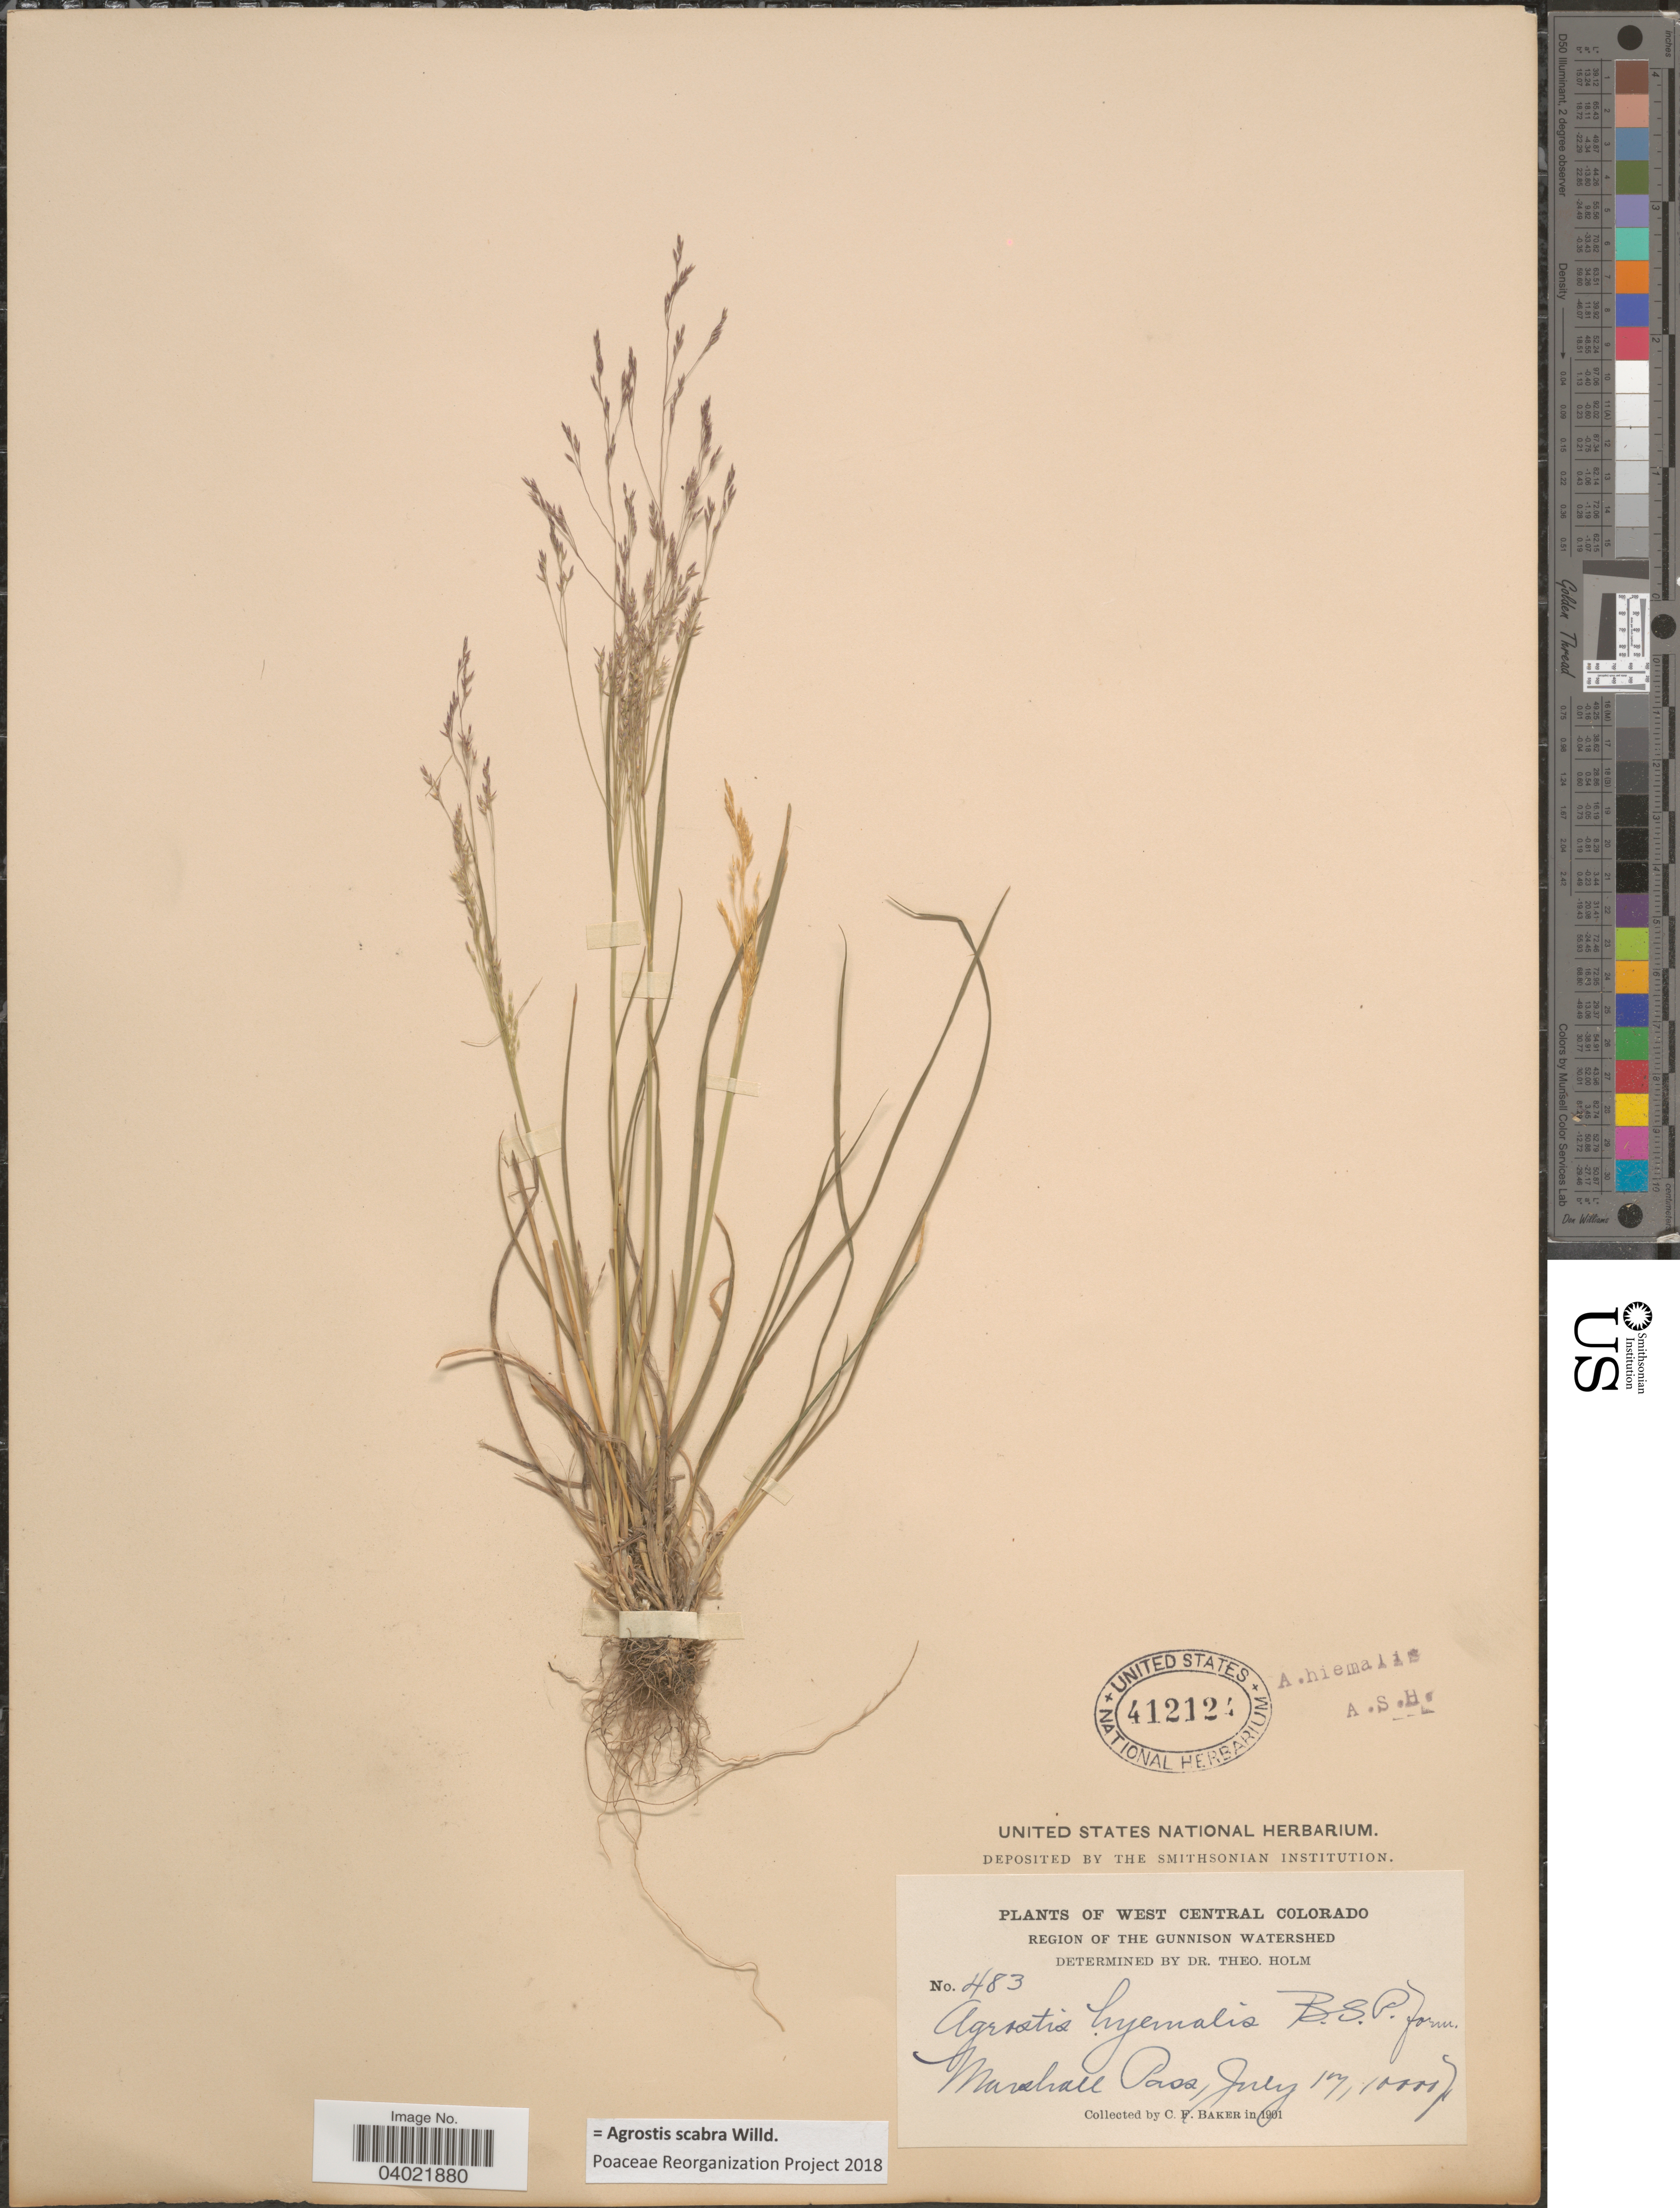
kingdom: Plantae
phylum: Tracheophyta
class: Liliopsida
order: Poales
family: Poaceae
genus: Agrostis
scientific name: Agrostis scabra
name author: Willd.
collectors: C. F. Baker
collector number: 483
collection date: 1901-07-17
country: United States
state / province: Colorado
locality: West Central Colorado. Region of the Gunnison Watershed. Marshall Pass.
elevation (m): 3048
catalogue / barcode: US 412124